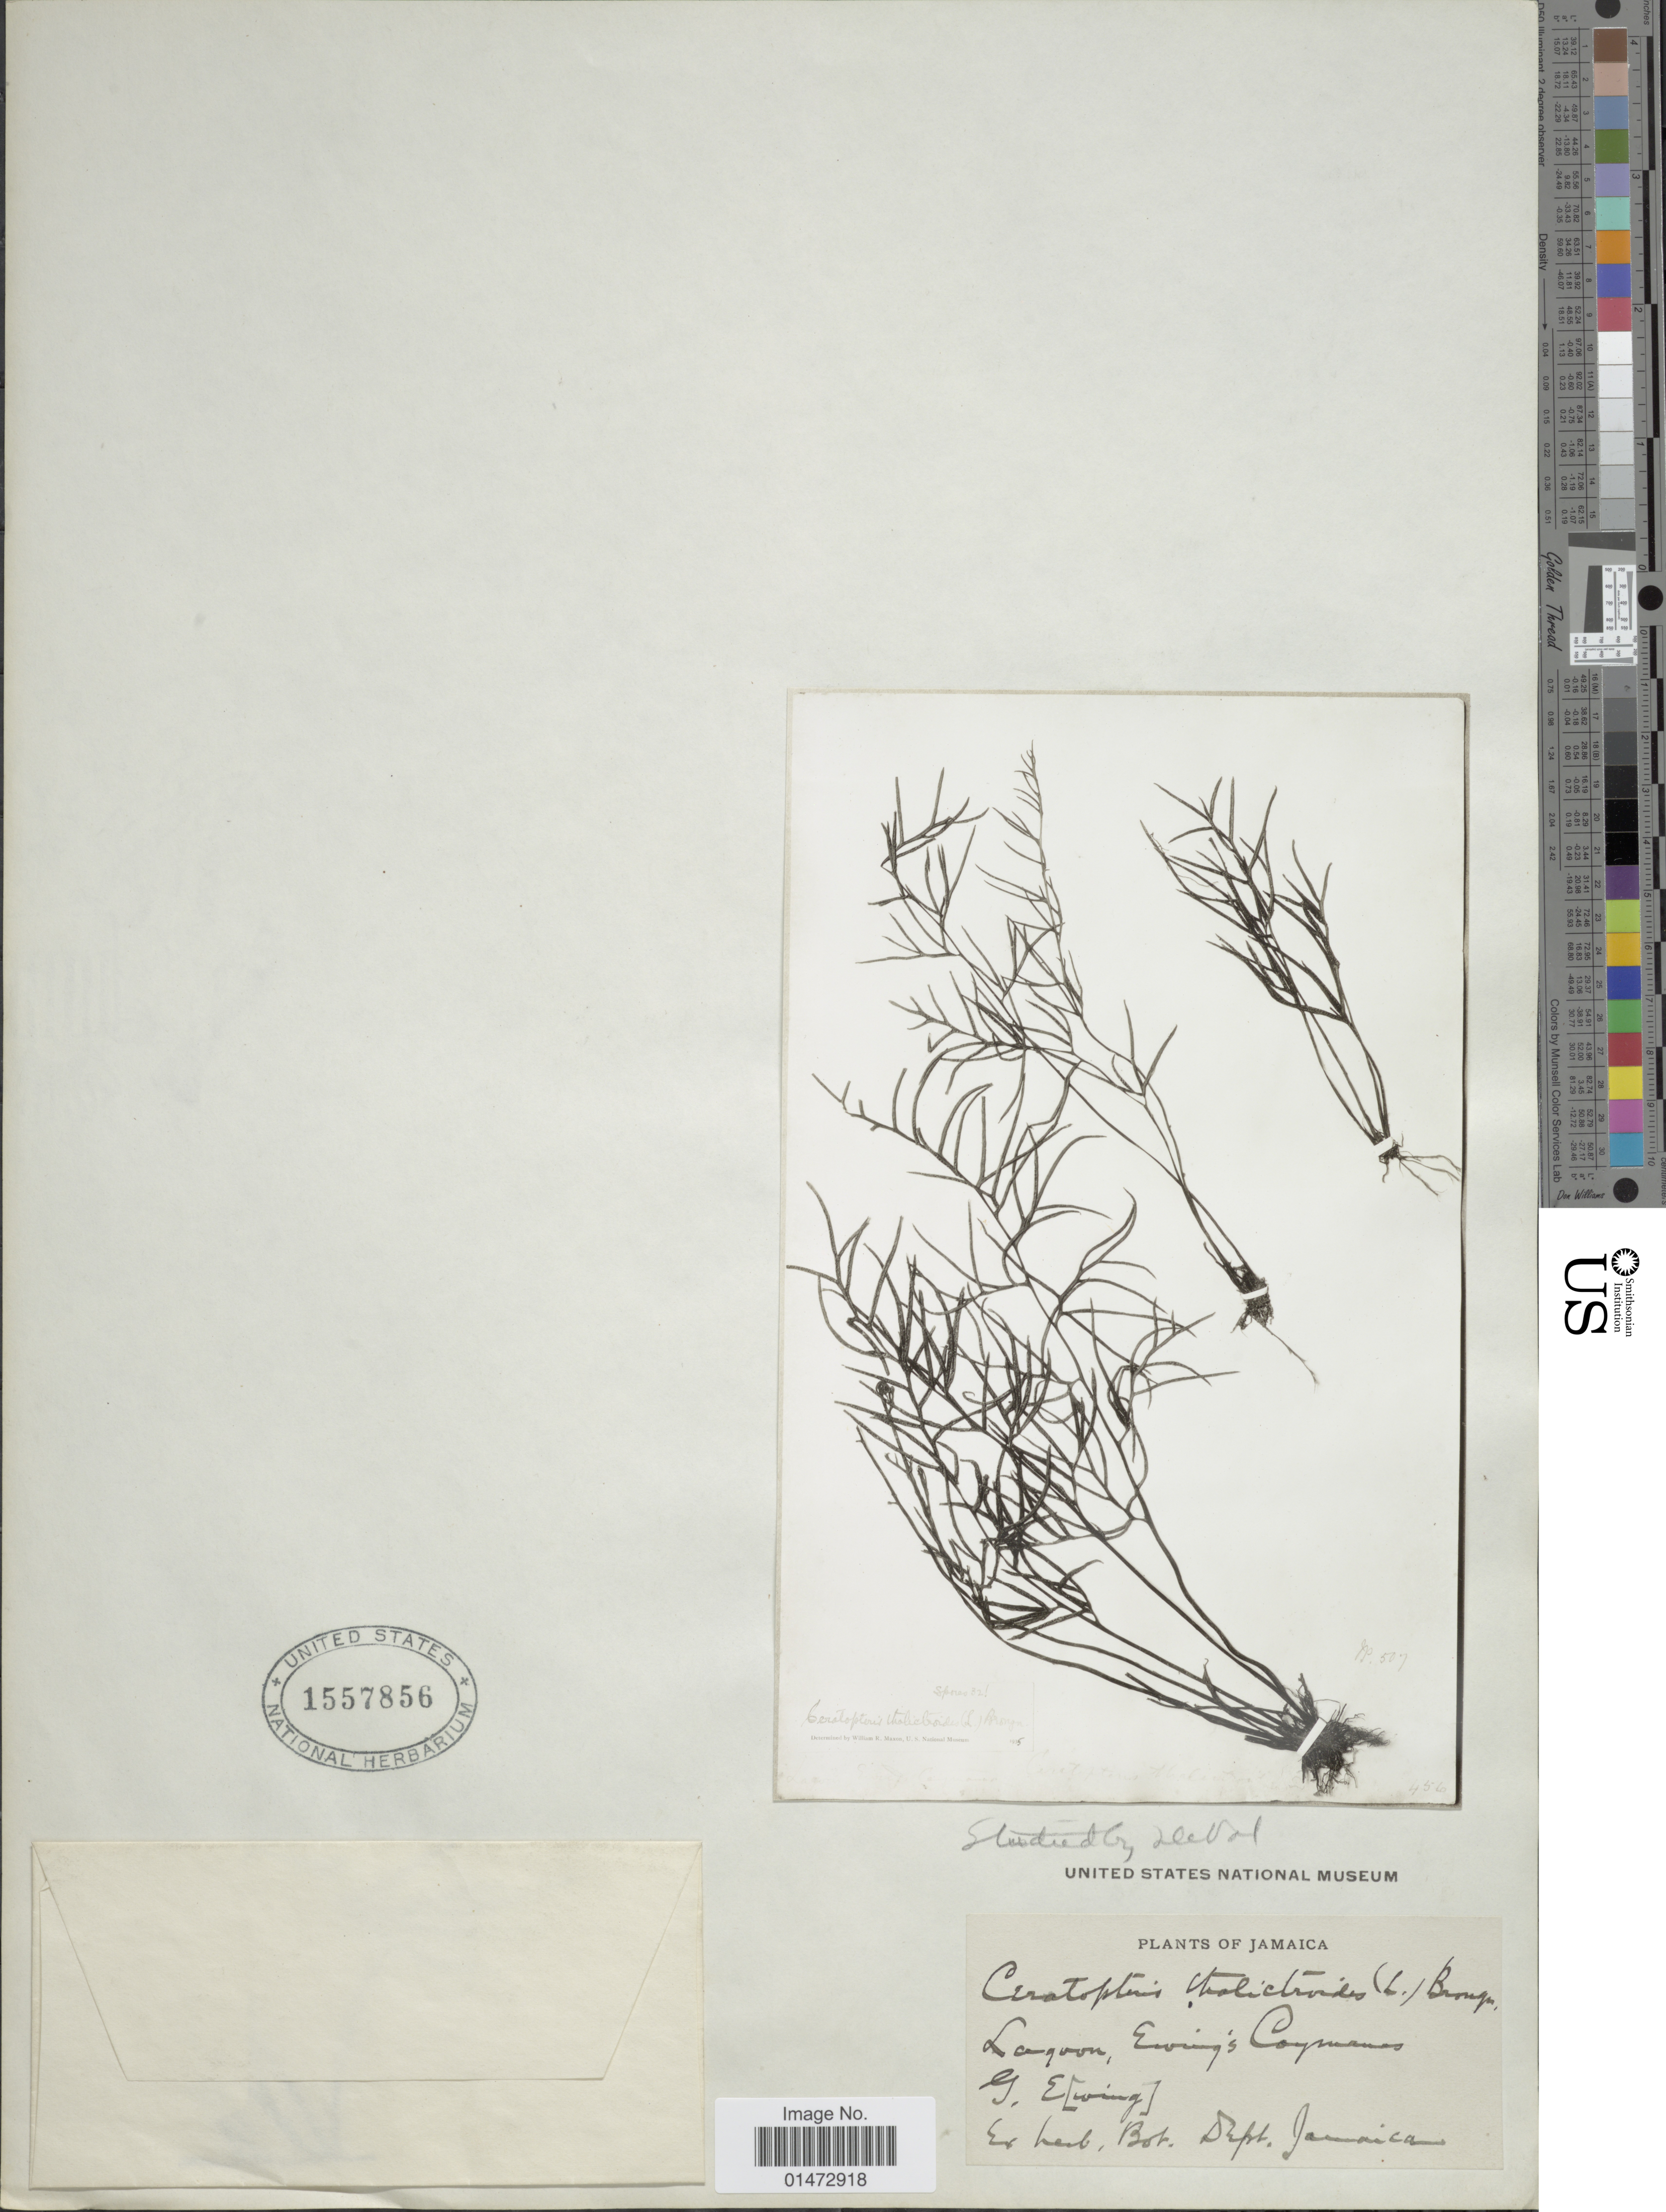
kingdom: Plantae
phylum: Tracheophyta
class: Polypodiopsida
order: Polypodiales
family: Pteridaceae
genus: Ceratopteris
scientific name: Ceratopteris thalictroides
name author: (L.) Brongn.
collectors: G. Wing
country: Jamaica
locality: Lagoon, Ewing's Caymanas.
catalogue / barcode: US 1557856